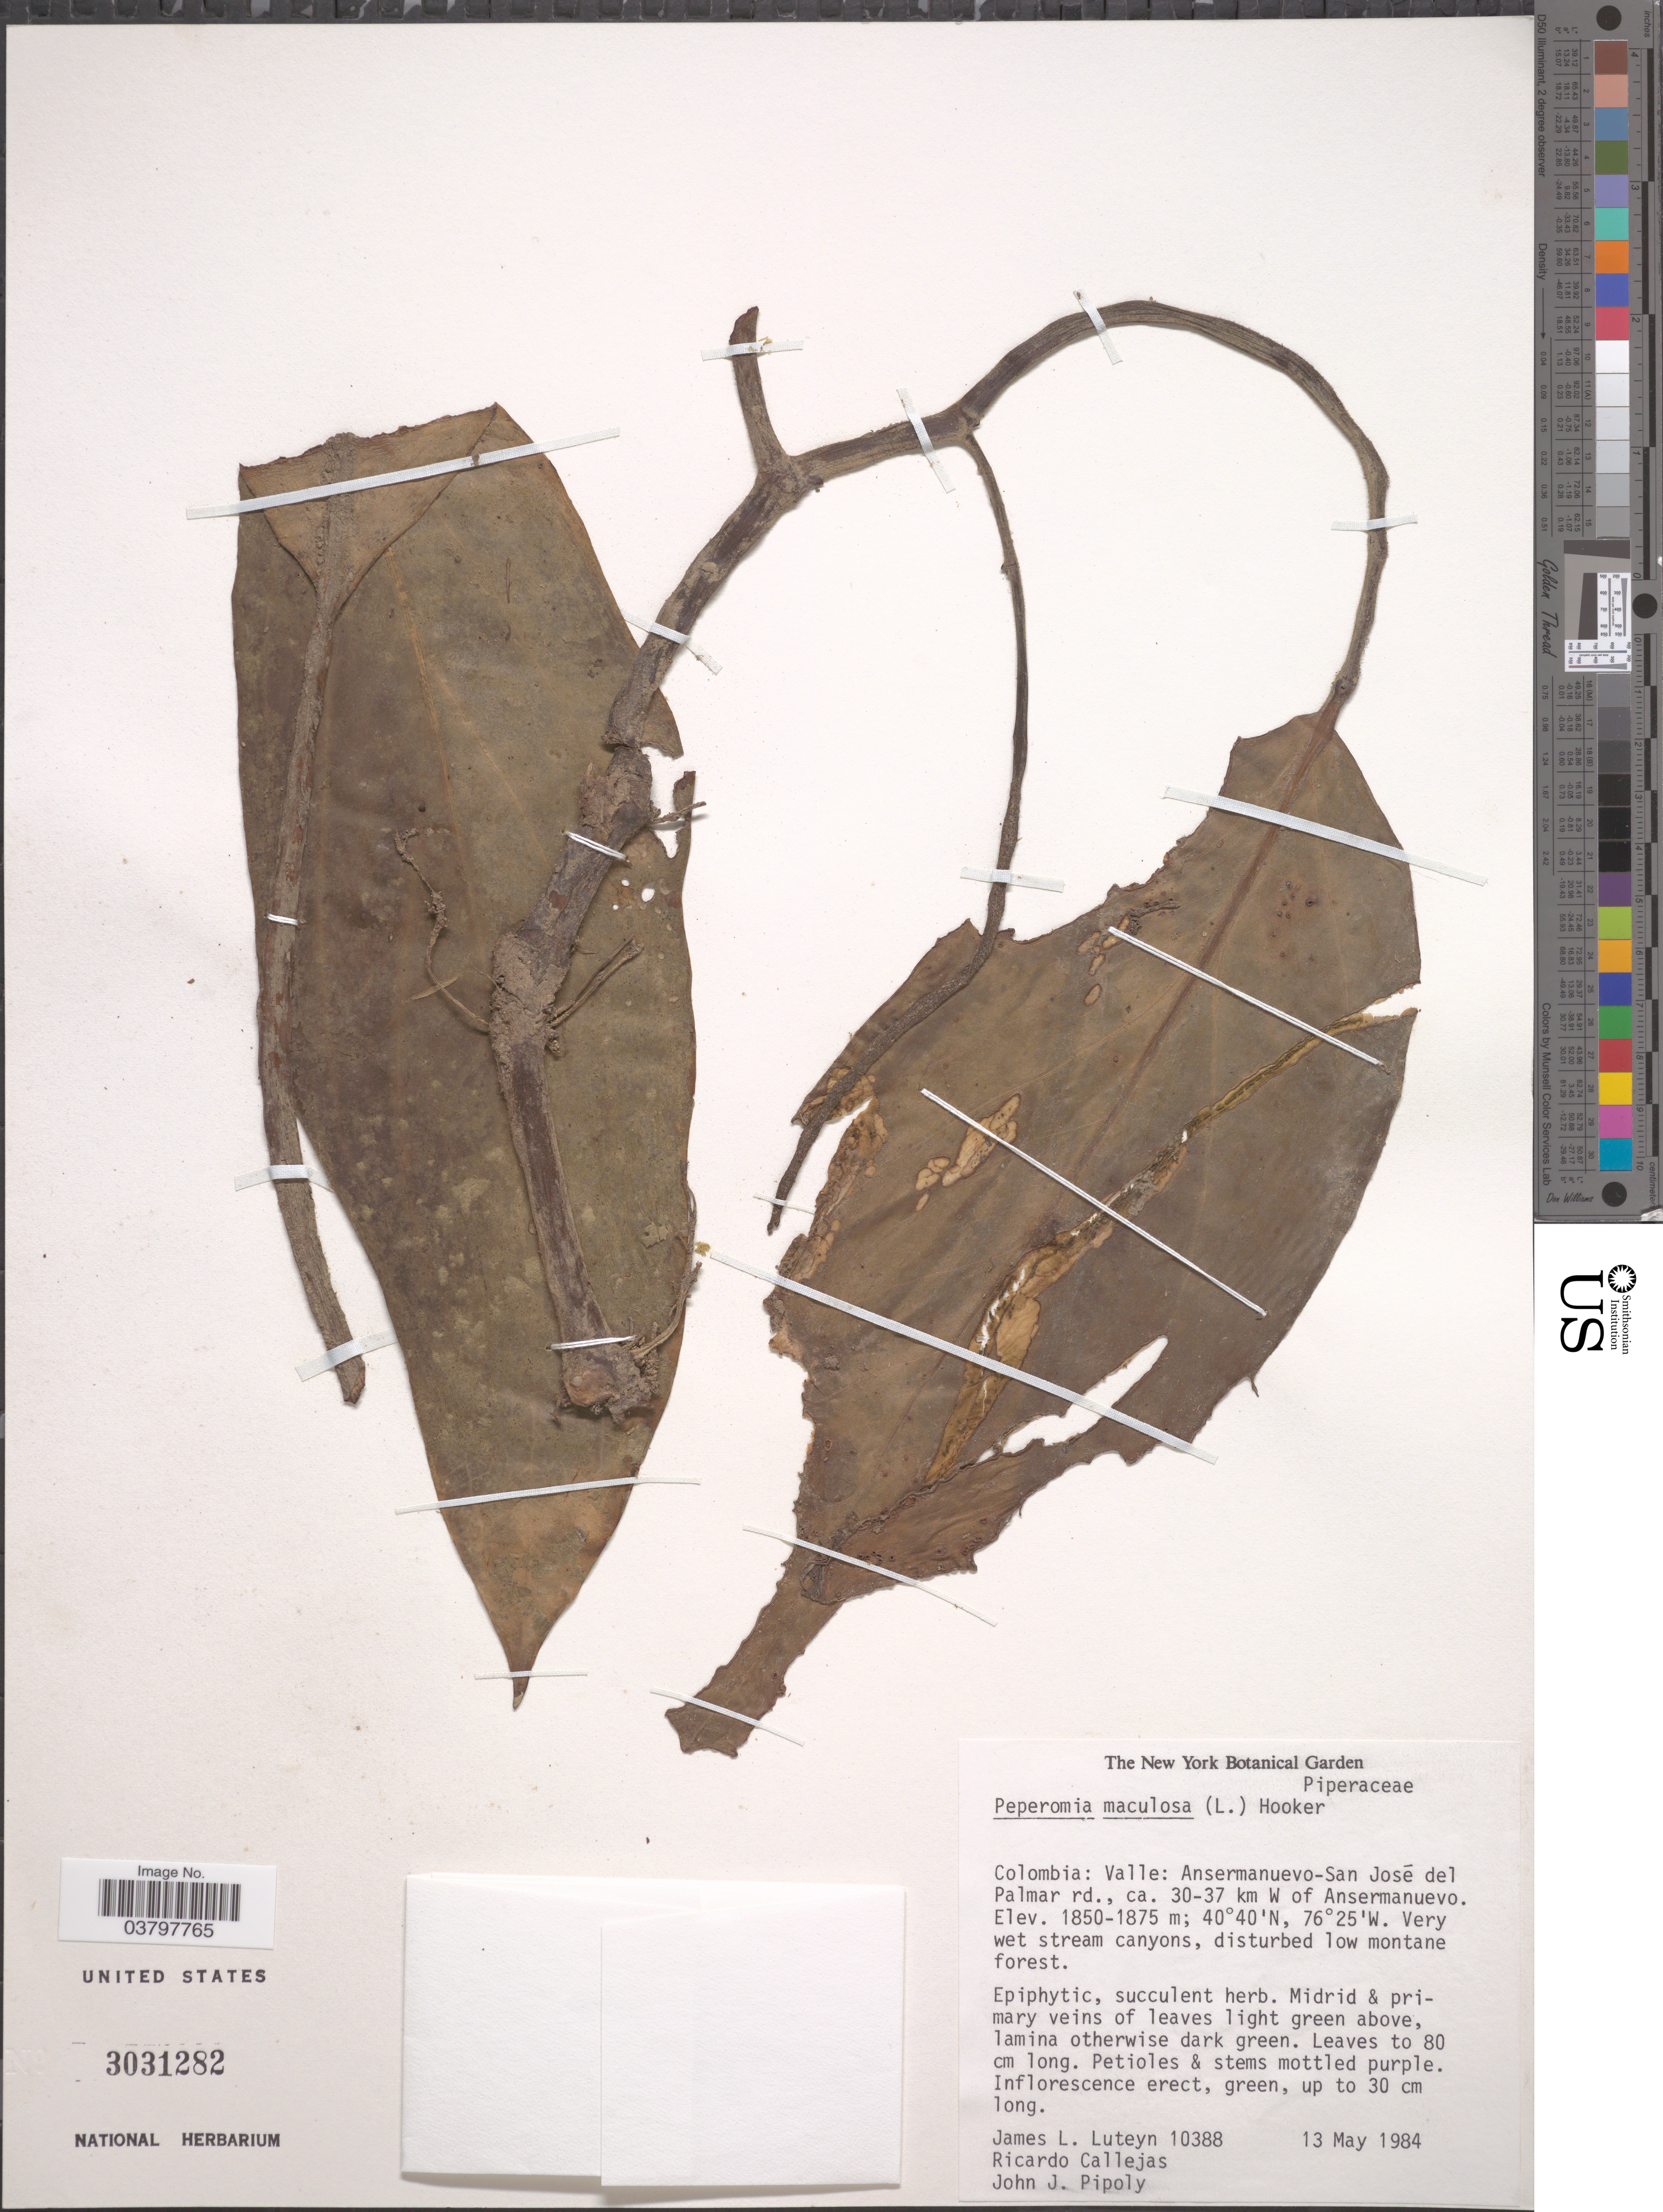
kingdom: Plantae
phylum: Tracheophyta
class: Magnoliopsida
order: Piperales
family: Piperaceae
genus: Peperomia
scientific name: Peperomia pseudovariegata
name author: C. DC.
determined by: Jiménez, José Estaban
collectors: J. L. Luteyn, R. Callejas & J. J. Pipoly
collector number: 10388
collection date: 1984-05-13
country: Colombia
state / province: Valle del Cauca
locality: Valle: Ansermanuevo-San José del Palmar rd., ca. 30-37 km W of Ansermanuevo.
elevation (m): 1850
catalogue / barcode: US 3031282